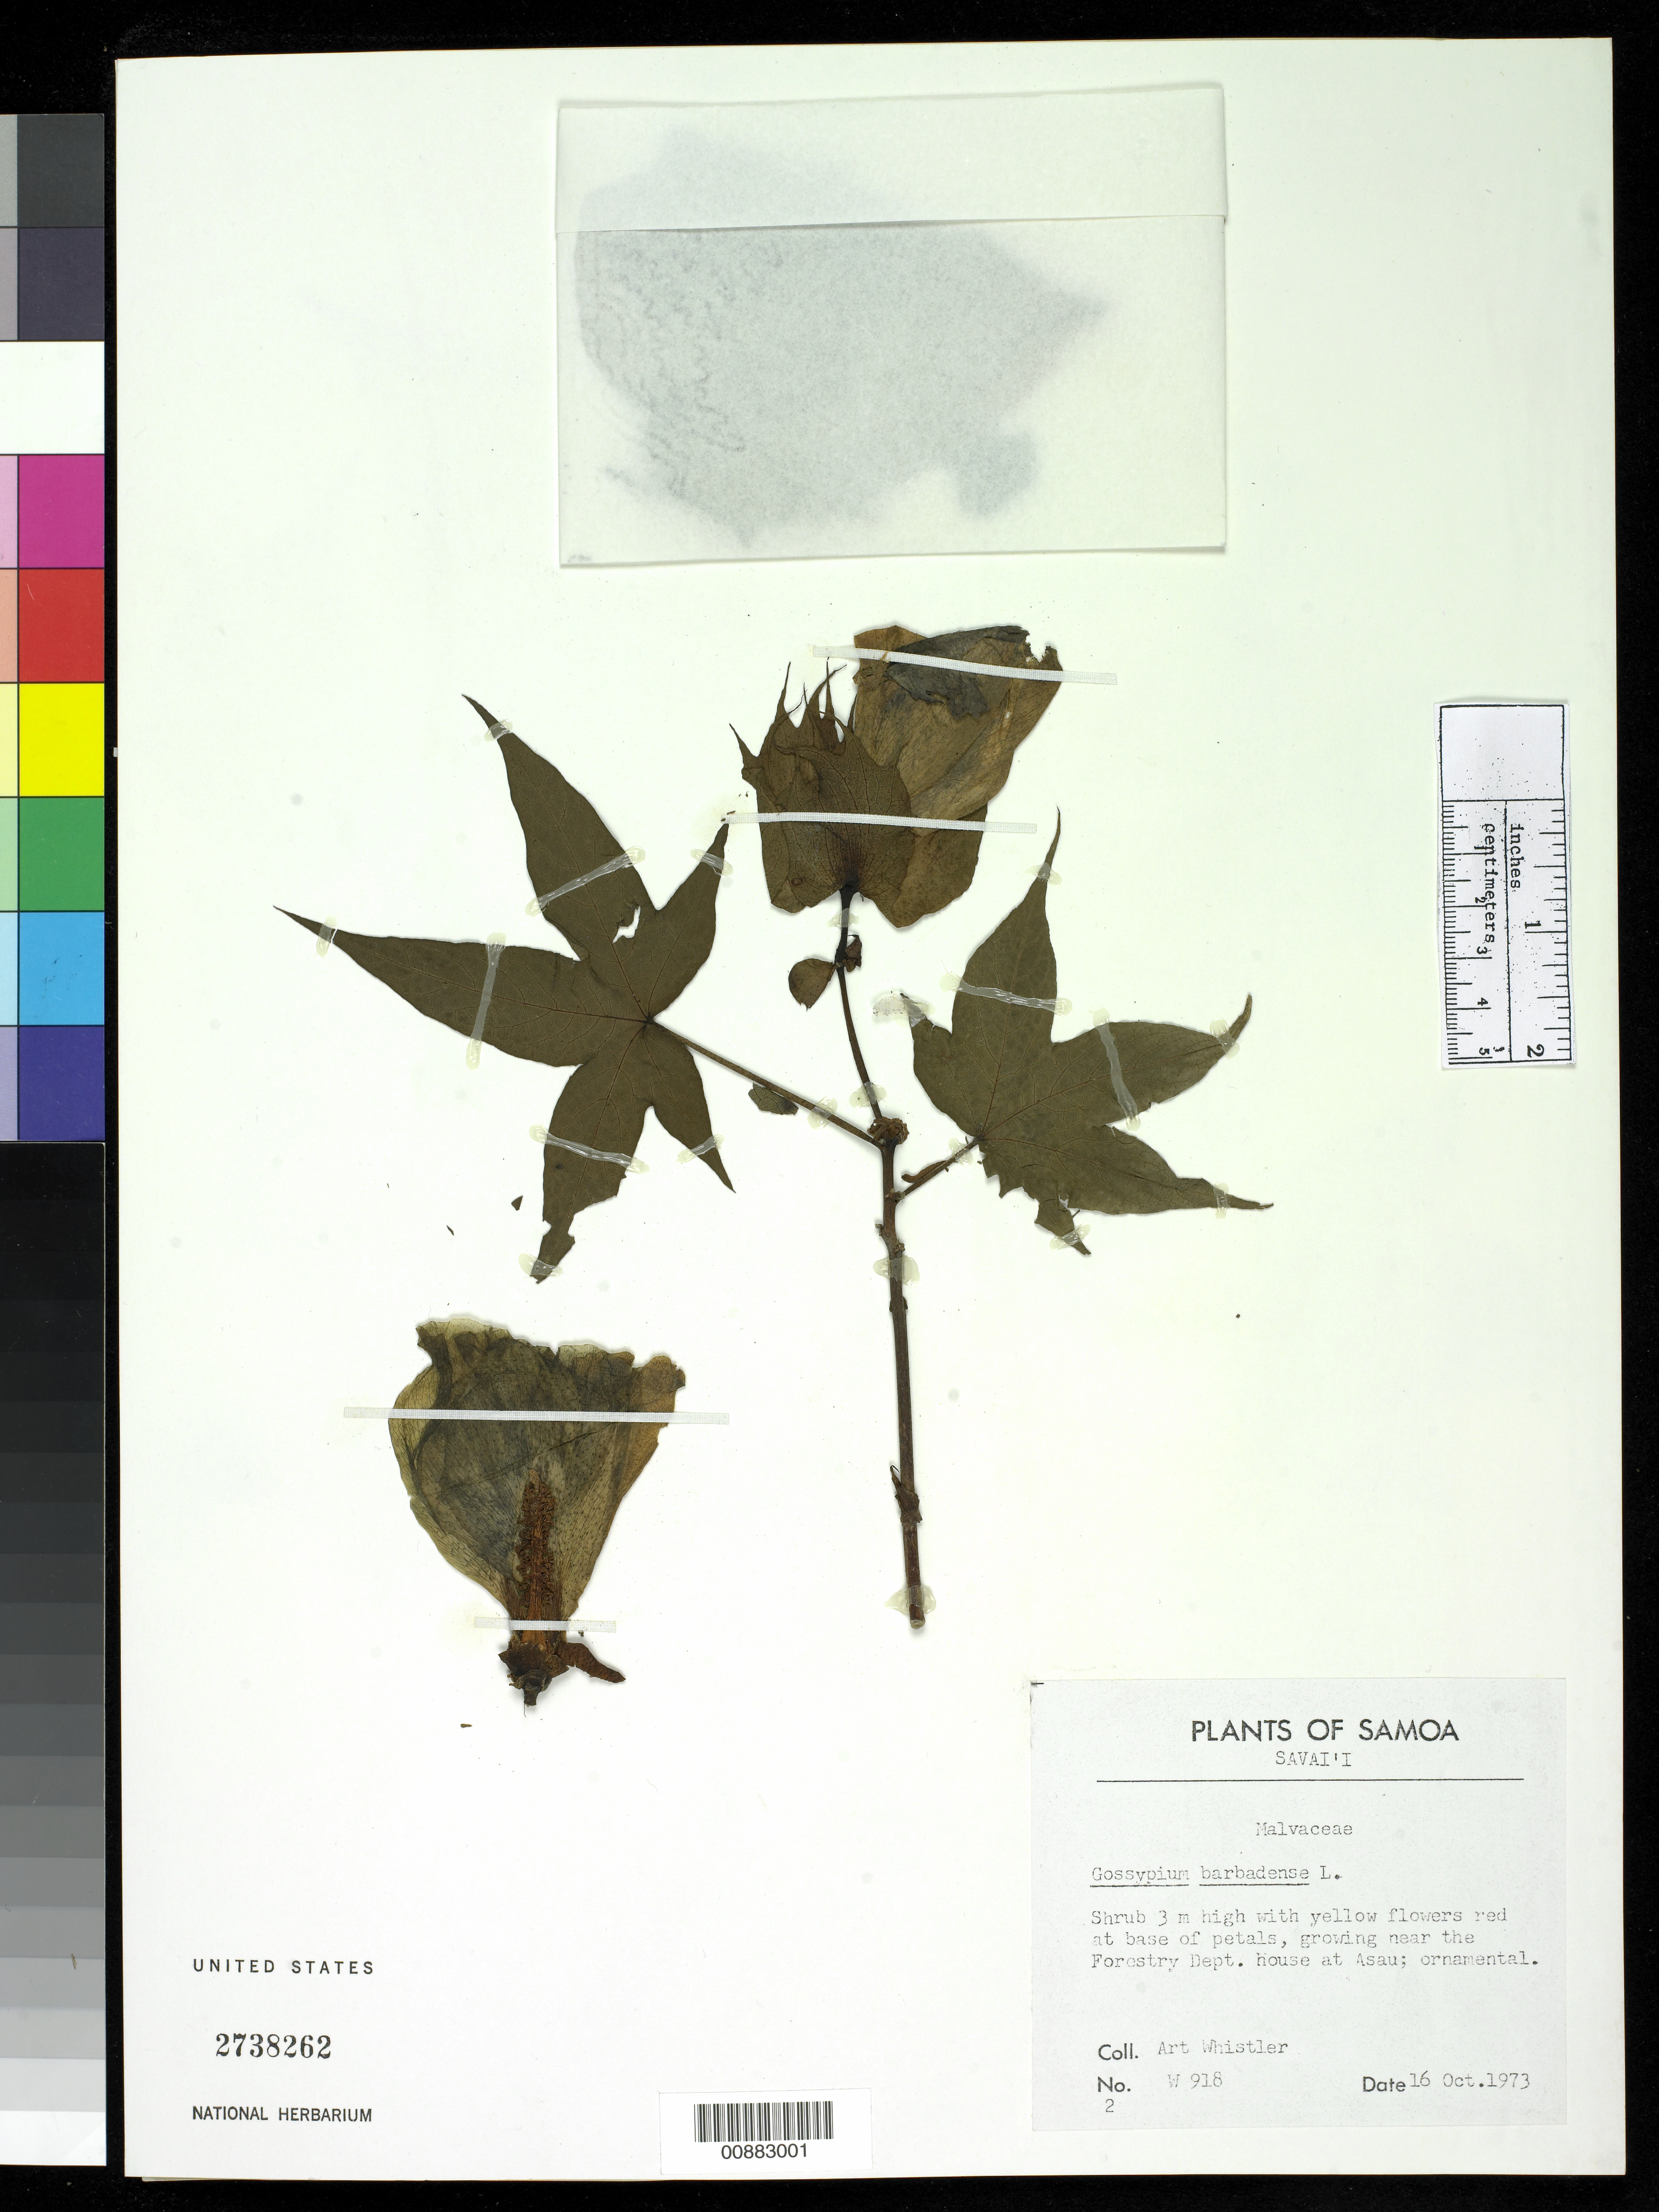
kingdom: Plantae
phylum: Tracheophyta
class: Magnoliopsida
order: Malvales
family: Malvaceae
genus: Gossypium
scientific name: Gossypium barbadense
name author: L.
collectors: A. Whistler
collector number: W 918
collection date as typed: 16 Oct 1973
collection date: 1973-10-16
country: Samoa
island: Savai'i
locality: Asau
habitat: growing near forestry department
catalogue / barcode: US 2738262